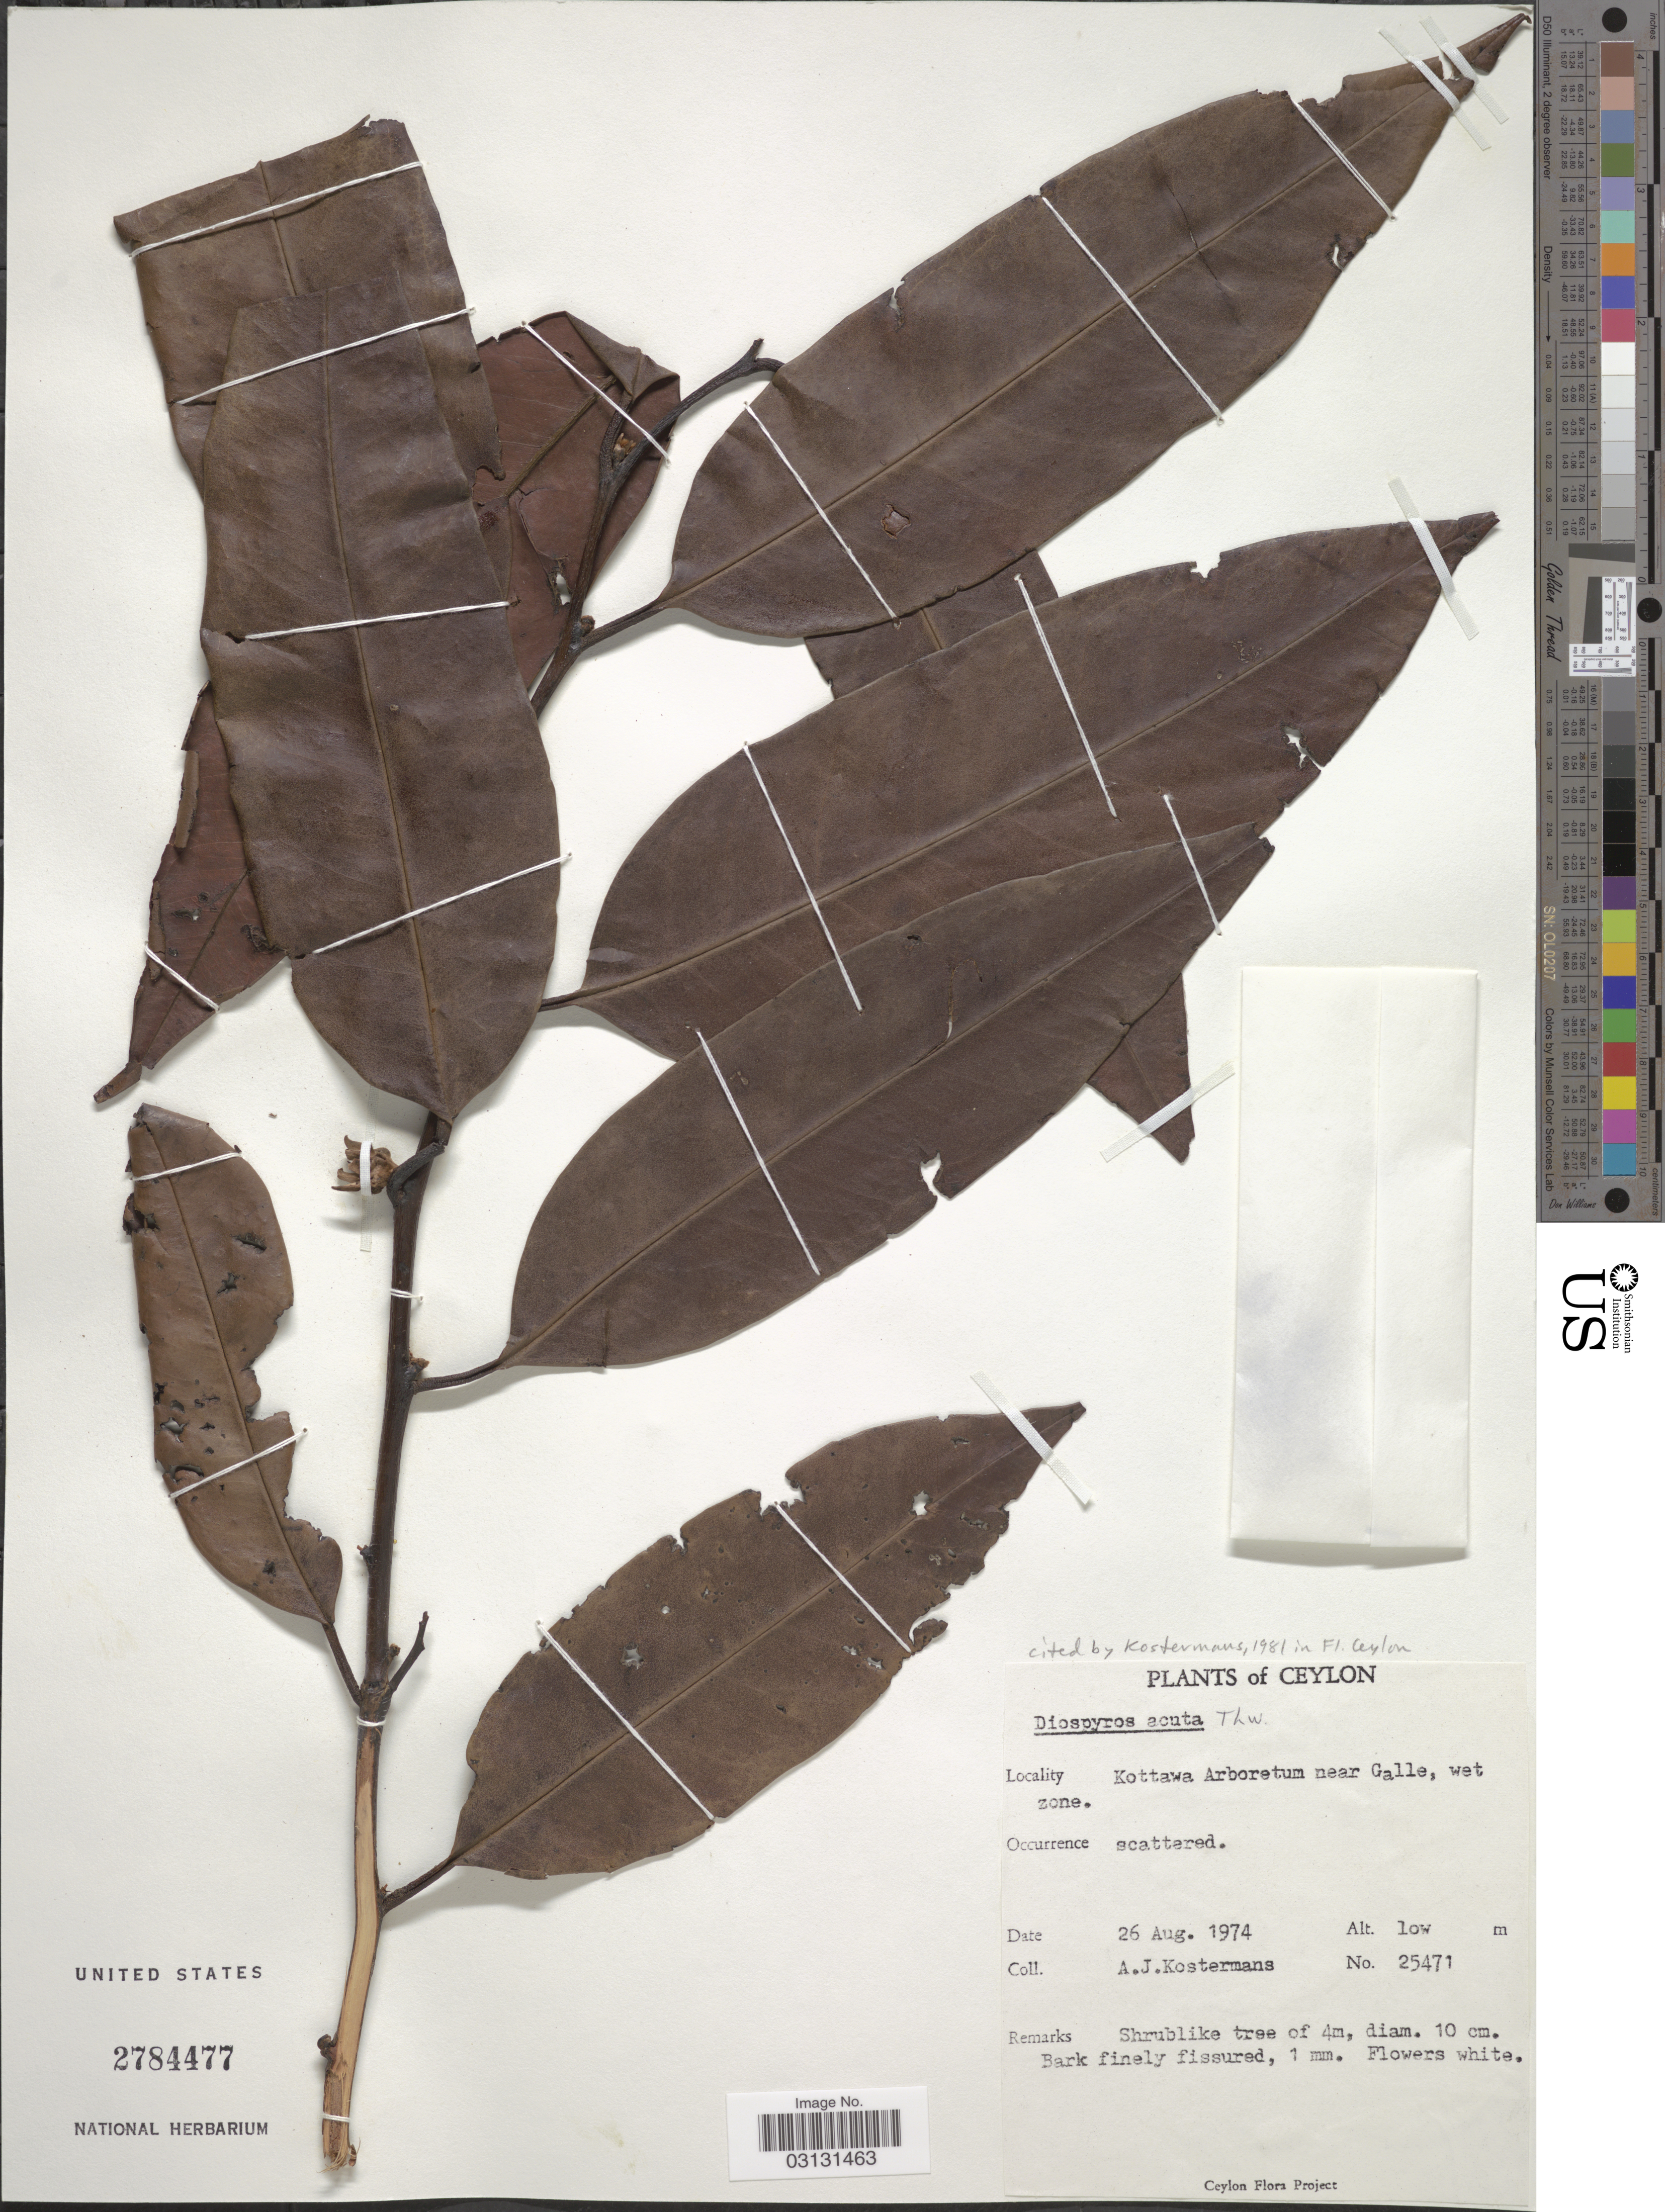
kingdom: Plantae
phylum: Tracheophyta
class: Magnoliopsida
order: Ericales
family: Ebenaceae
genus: Diospyros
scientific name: Diospyros acuta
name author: Hiern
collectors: A. J. G. Kostermans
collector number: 25471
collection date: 1974-08-26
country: Sri Lanka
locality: Ceylon. Kottawa Arboretum near Galle, wet zone.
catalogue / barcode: US 2784477